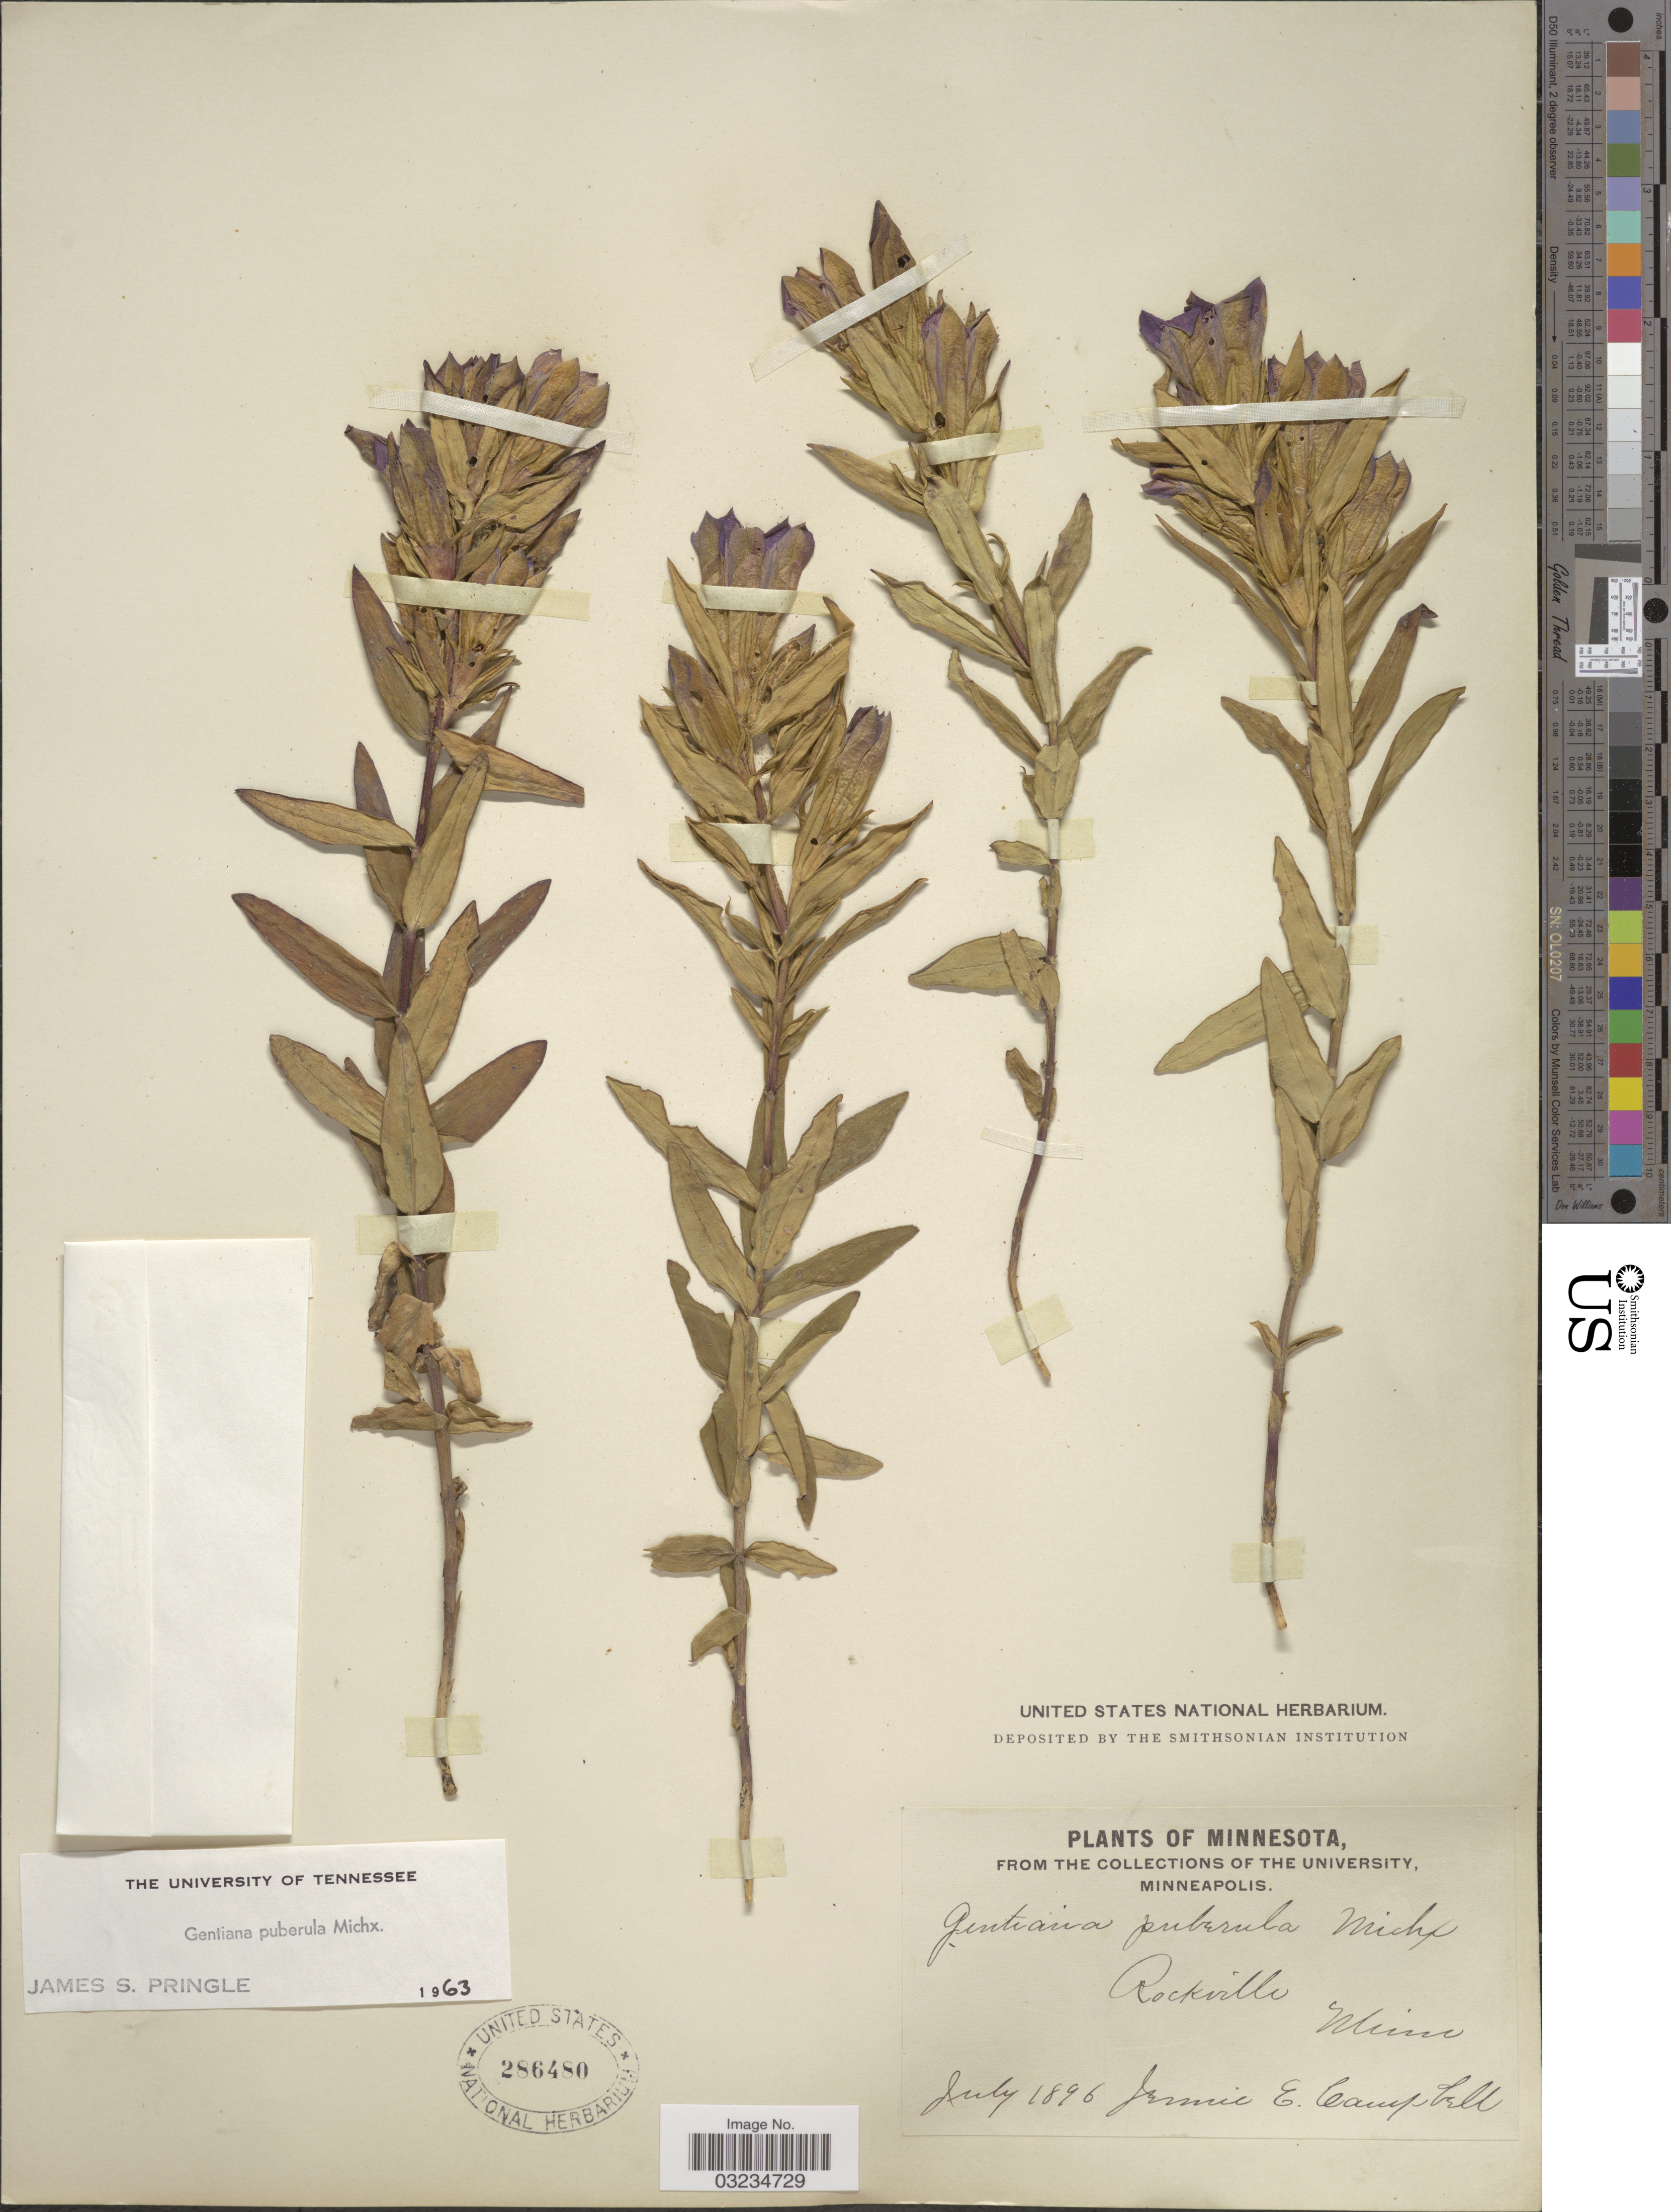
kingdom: Plantae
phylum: Tracheophyta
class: Magnoliopsida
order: Gentianales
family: Gentianaceae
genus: Gentiana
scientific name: Gentiana puberula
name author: Michx.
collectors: J. E. Campbell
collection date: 1896-07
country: United States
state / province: Minnesota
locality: Rockville. Minn.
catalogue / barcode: US 286480